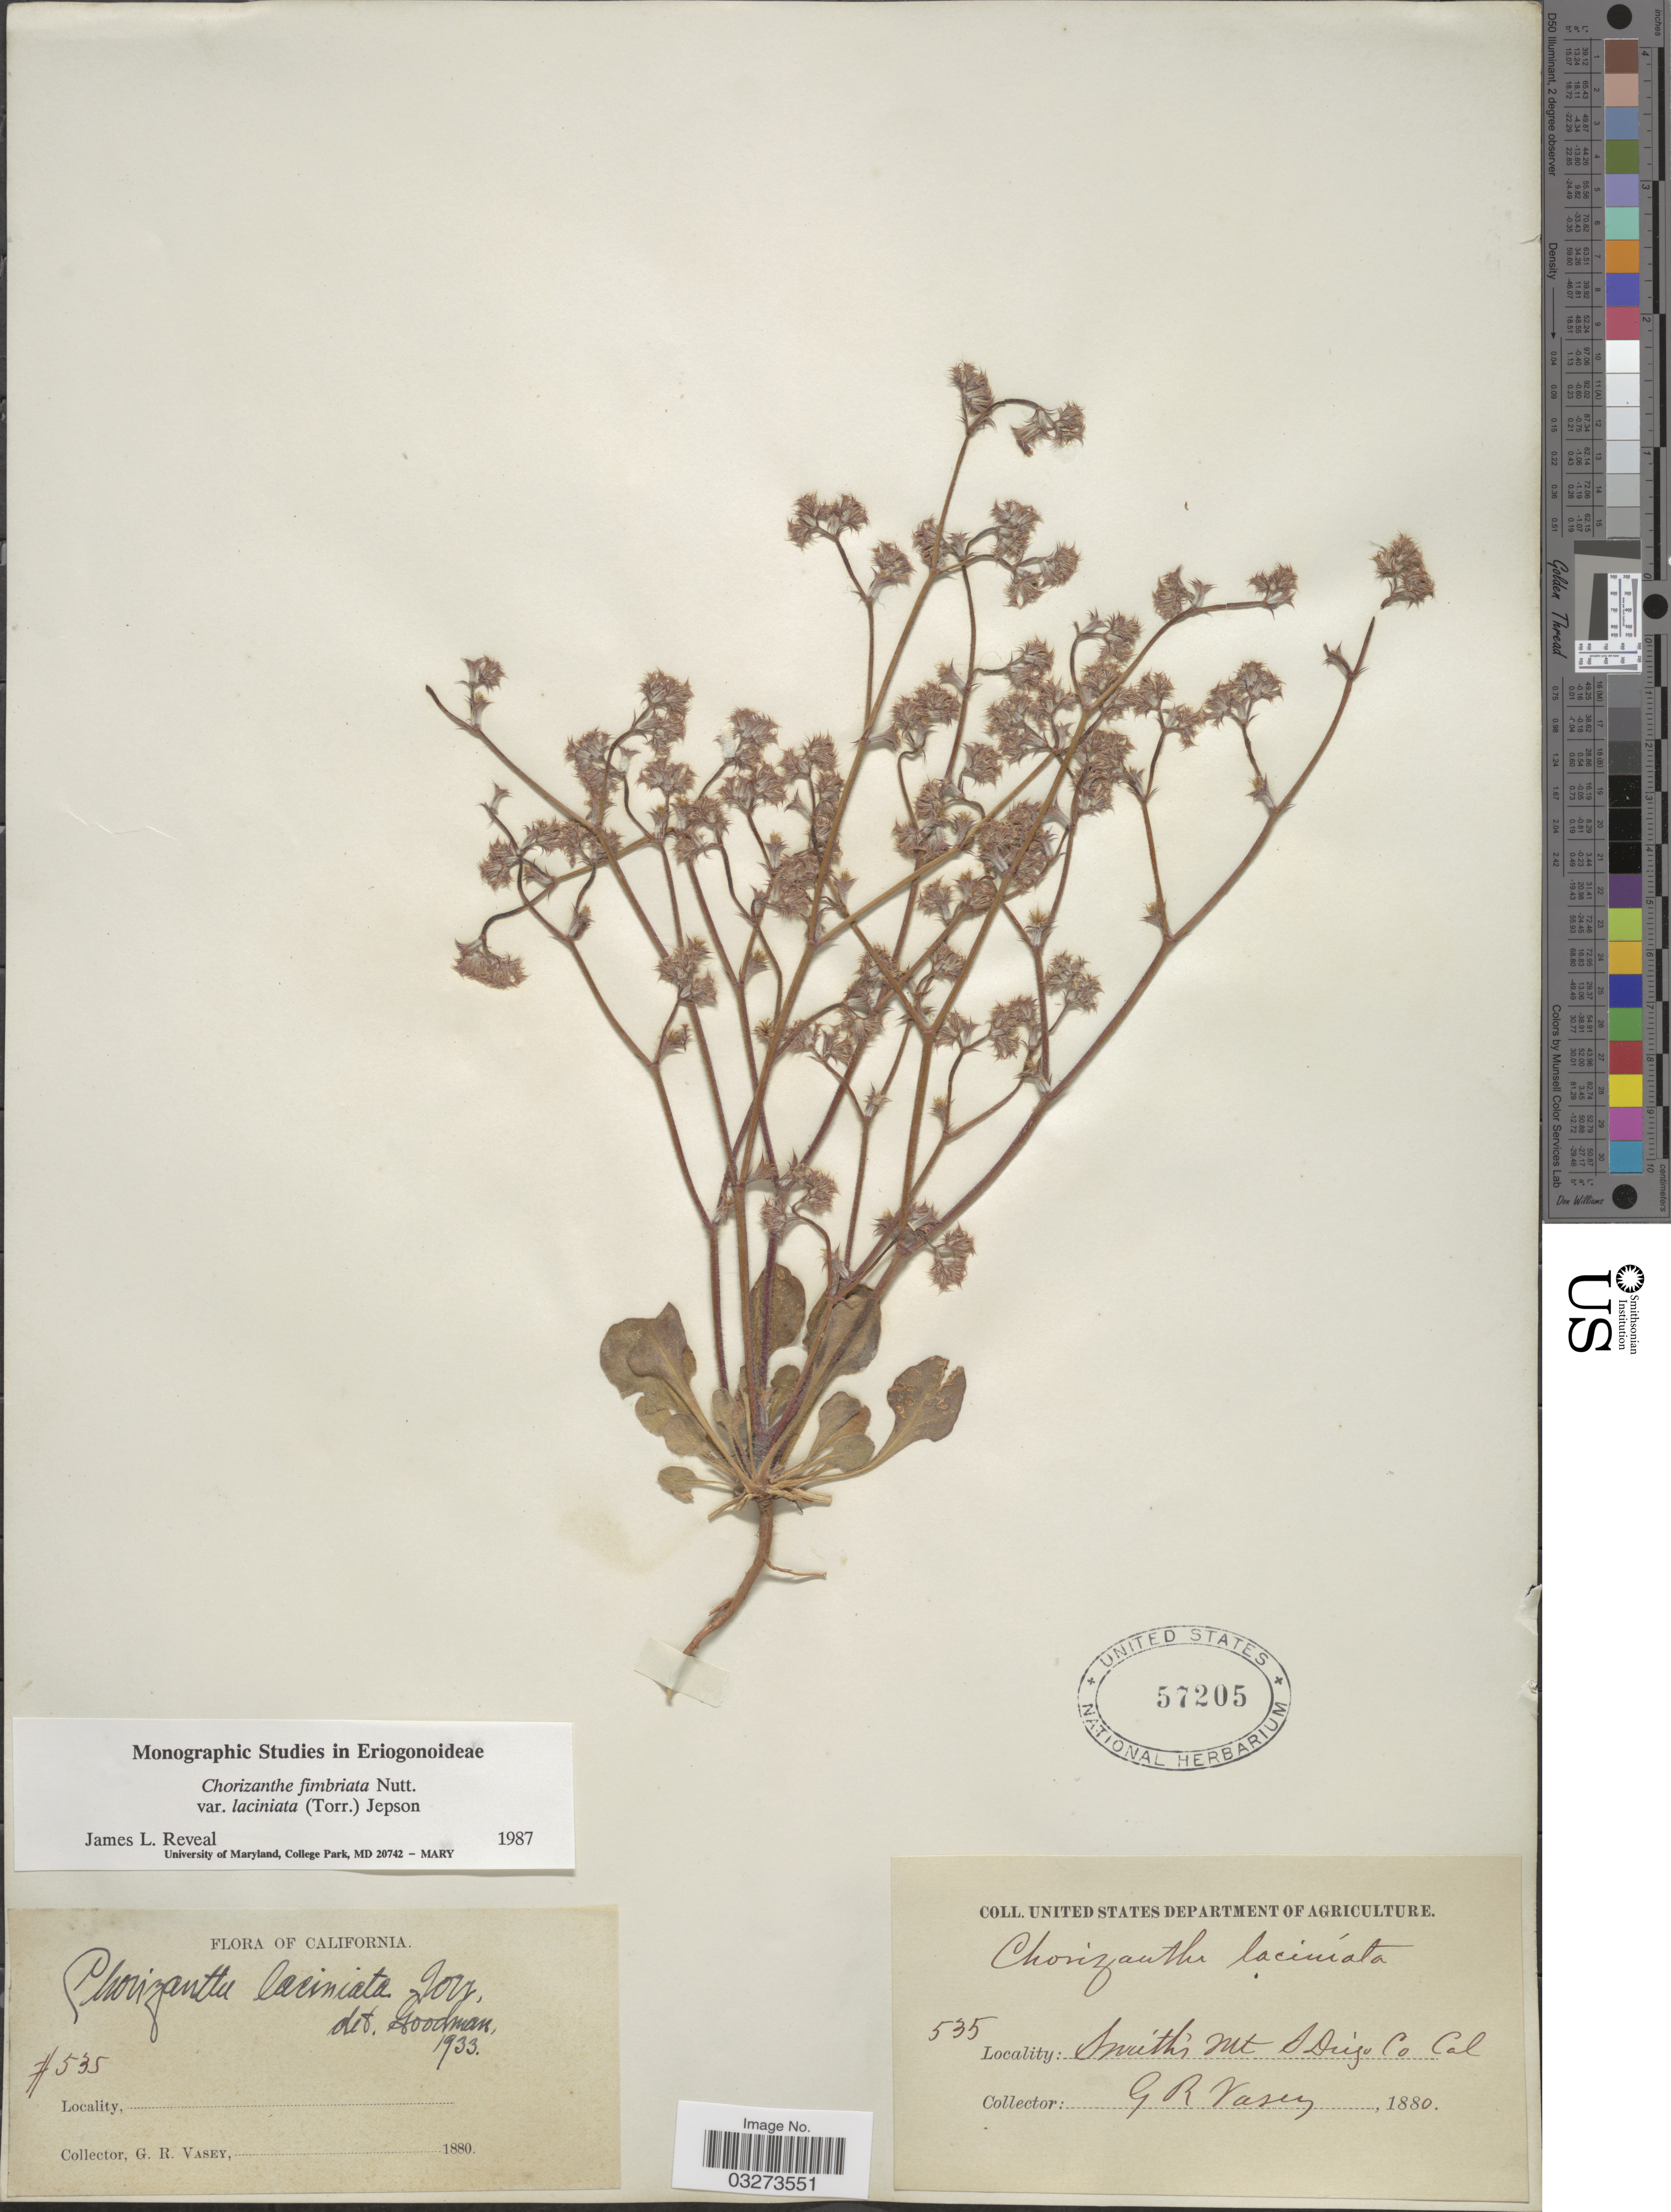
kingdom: Plantae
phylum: Tracheophyta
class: Magnoliopsida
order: Caryophyllales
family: Polygonaceae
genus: Chorizanthe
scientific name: Chorizanthe fimbriata var. laciniata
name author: Nutt.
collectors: G. R. Vasey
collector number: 535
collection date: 1880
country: United States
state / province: California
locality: Smith's Mt S Diego Co.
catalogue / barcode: US 57205